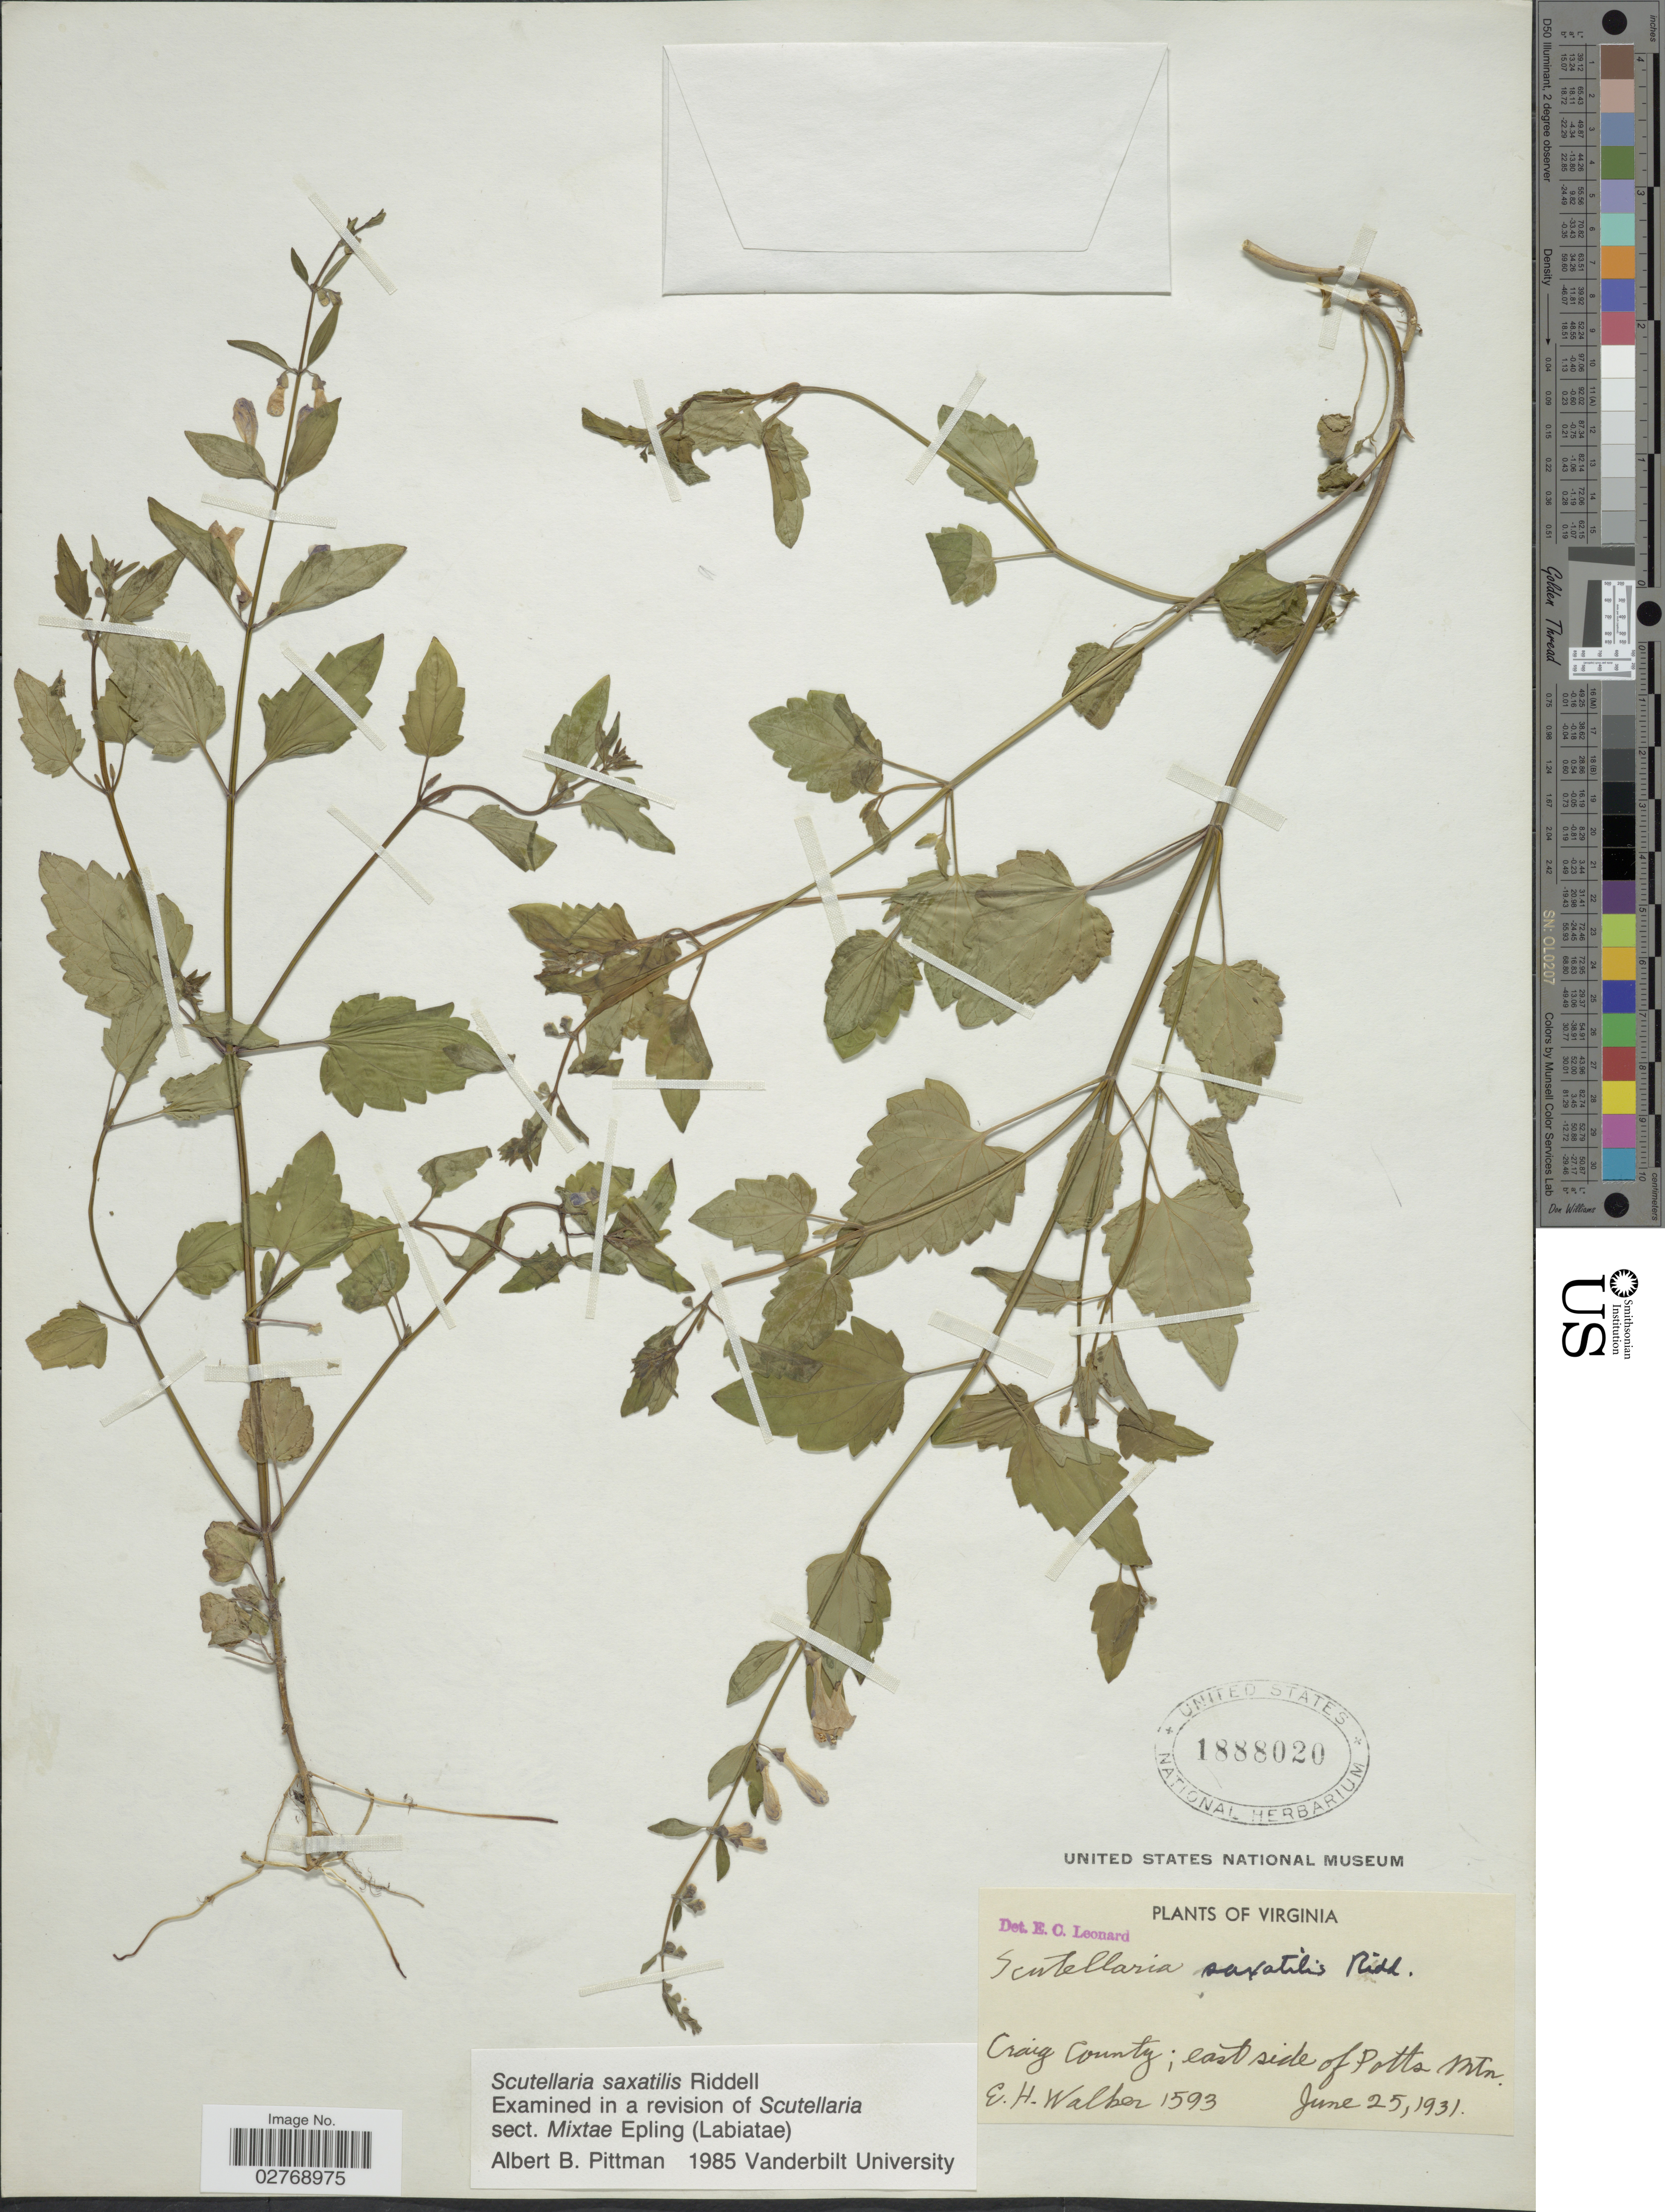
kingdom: Plantae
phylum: Tracheophyta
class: Magnoliopsida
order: Lamiales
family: Lamiaceae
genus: Scutellaria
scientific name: Scutellaria saxatilis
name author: Riddell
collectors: E. H. Walker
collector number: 1593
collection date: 1931-06-25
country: United States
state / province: Virginia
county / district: Craig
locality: Craig County, east side of Potts Mtn.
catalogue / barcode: US 1888020